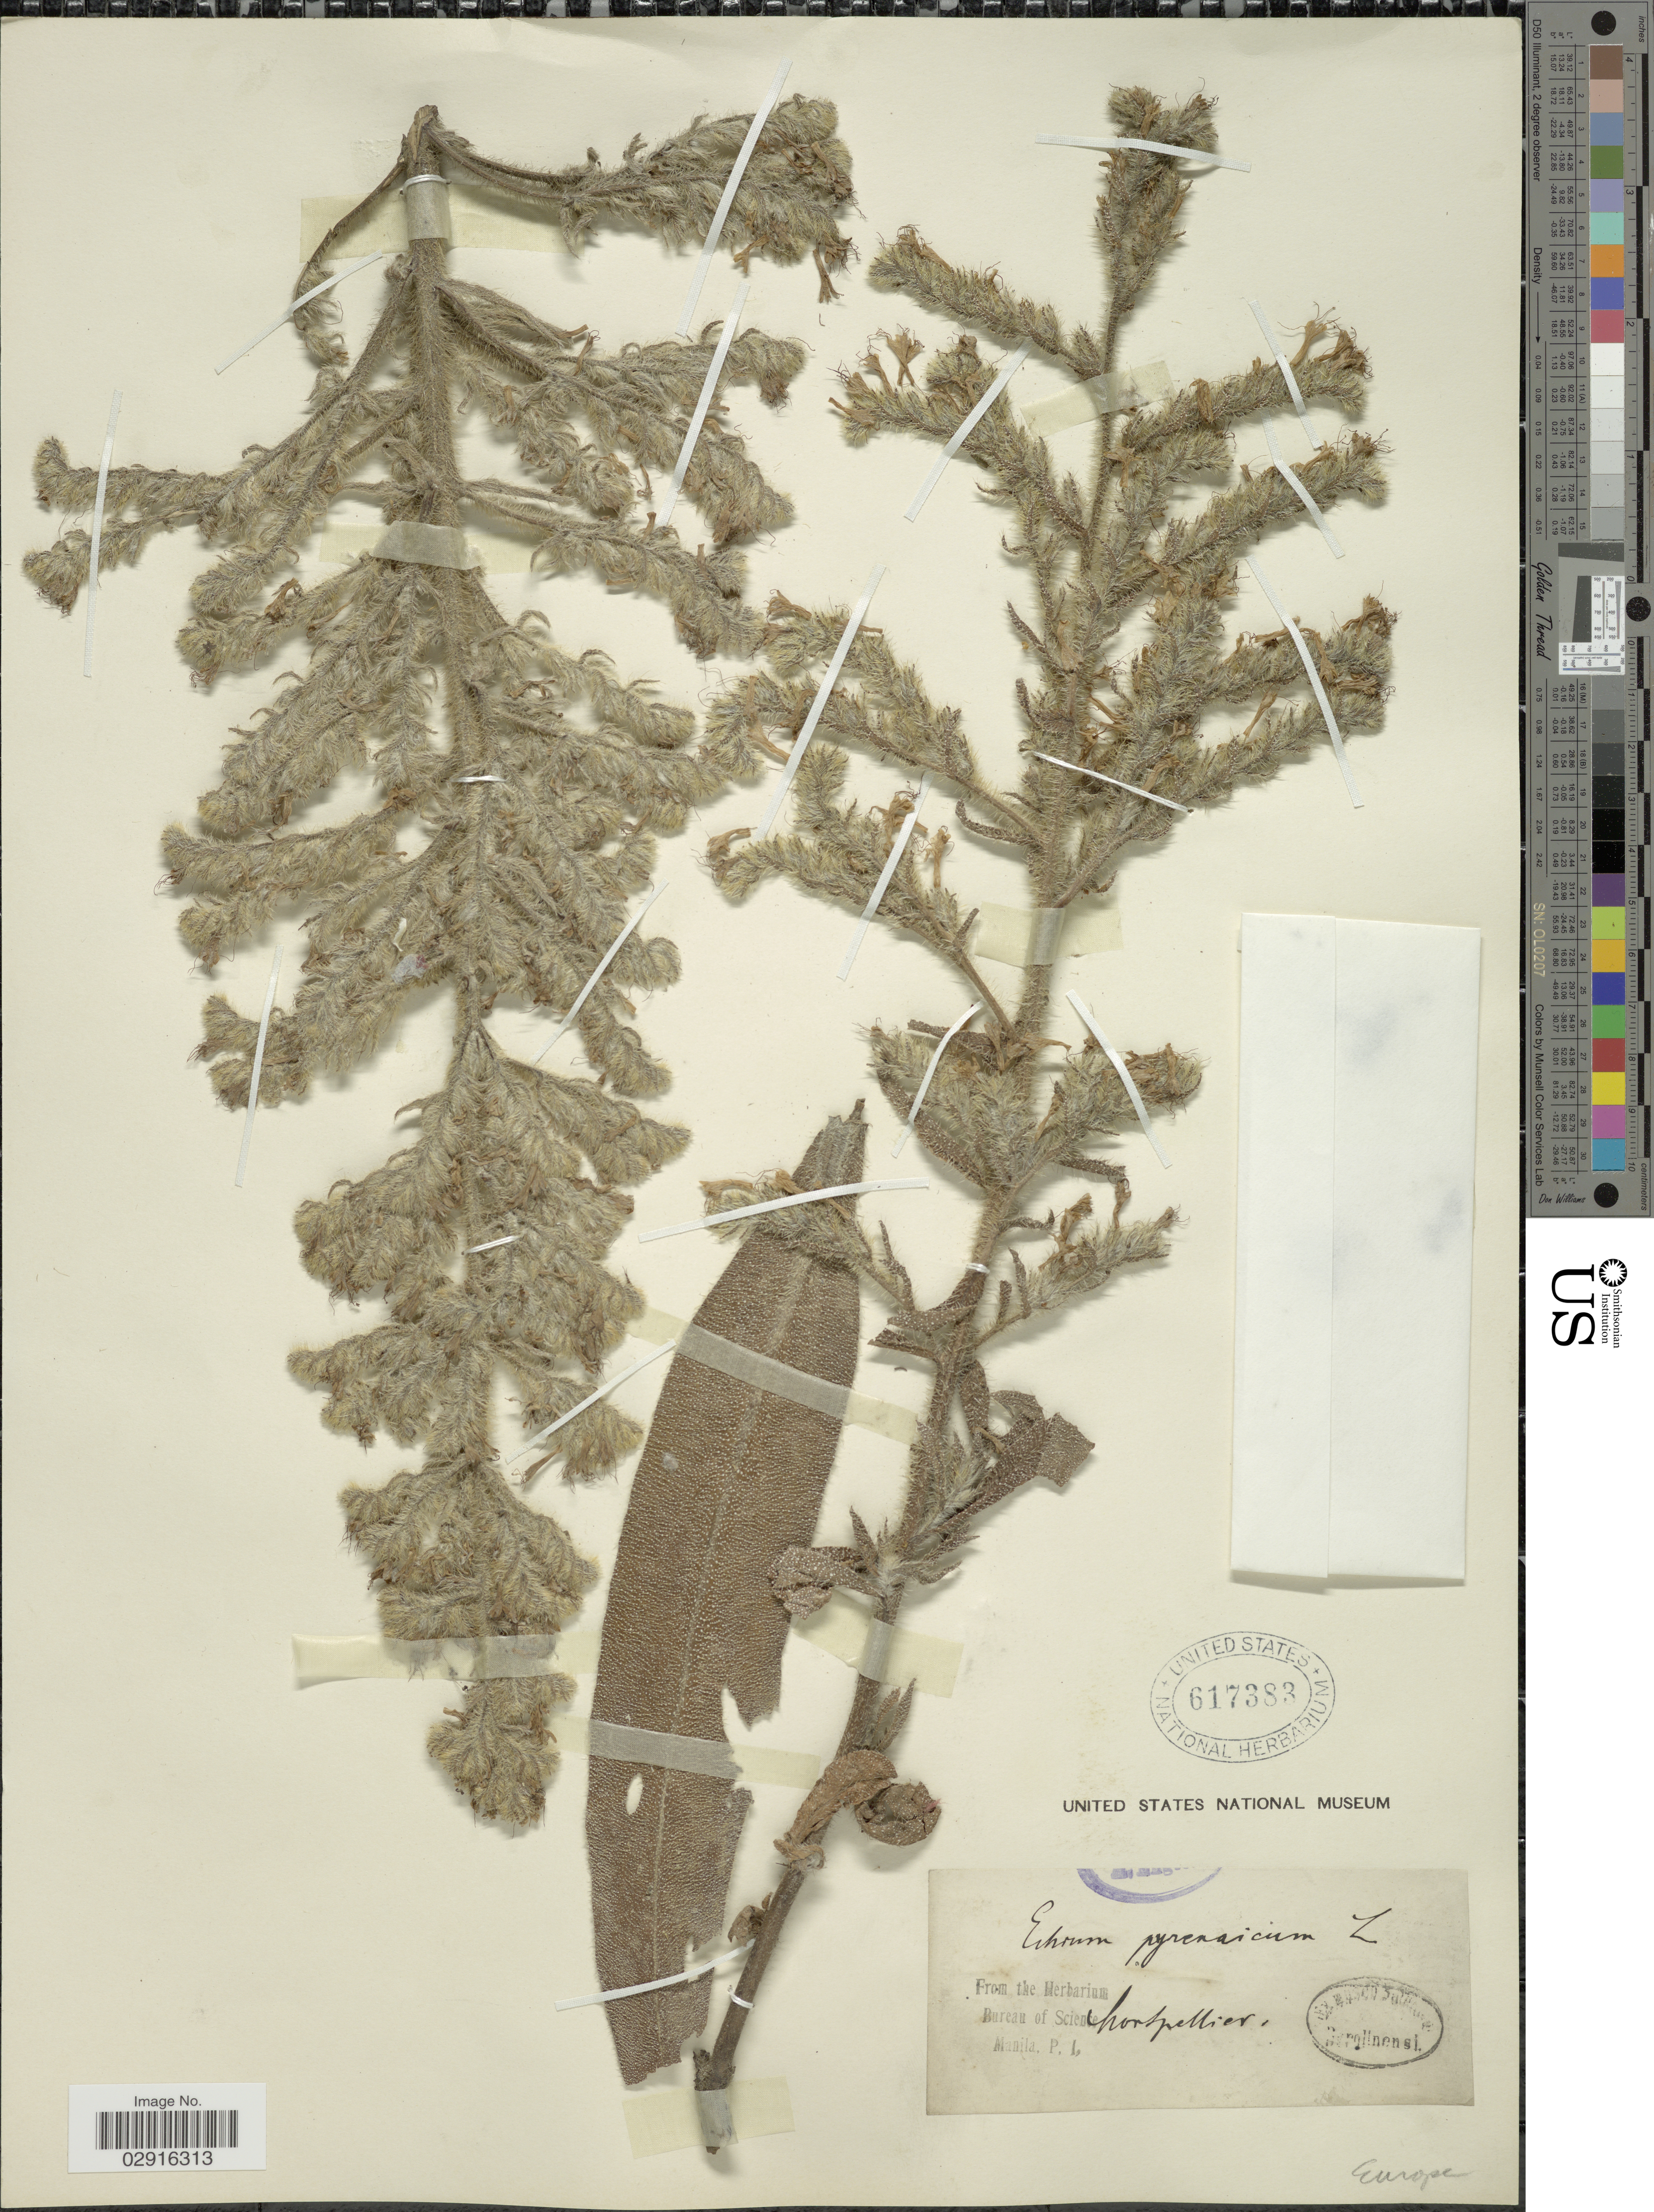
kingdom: Plantae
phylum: Tracheophyta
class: Magnoliopsida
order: Boraginales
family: Boraginaceae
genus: Echium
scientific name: Echium pyrenaicum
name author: L.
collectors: ex herb. Berolinensi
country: France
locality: Montpellier.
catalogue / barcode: US 617383